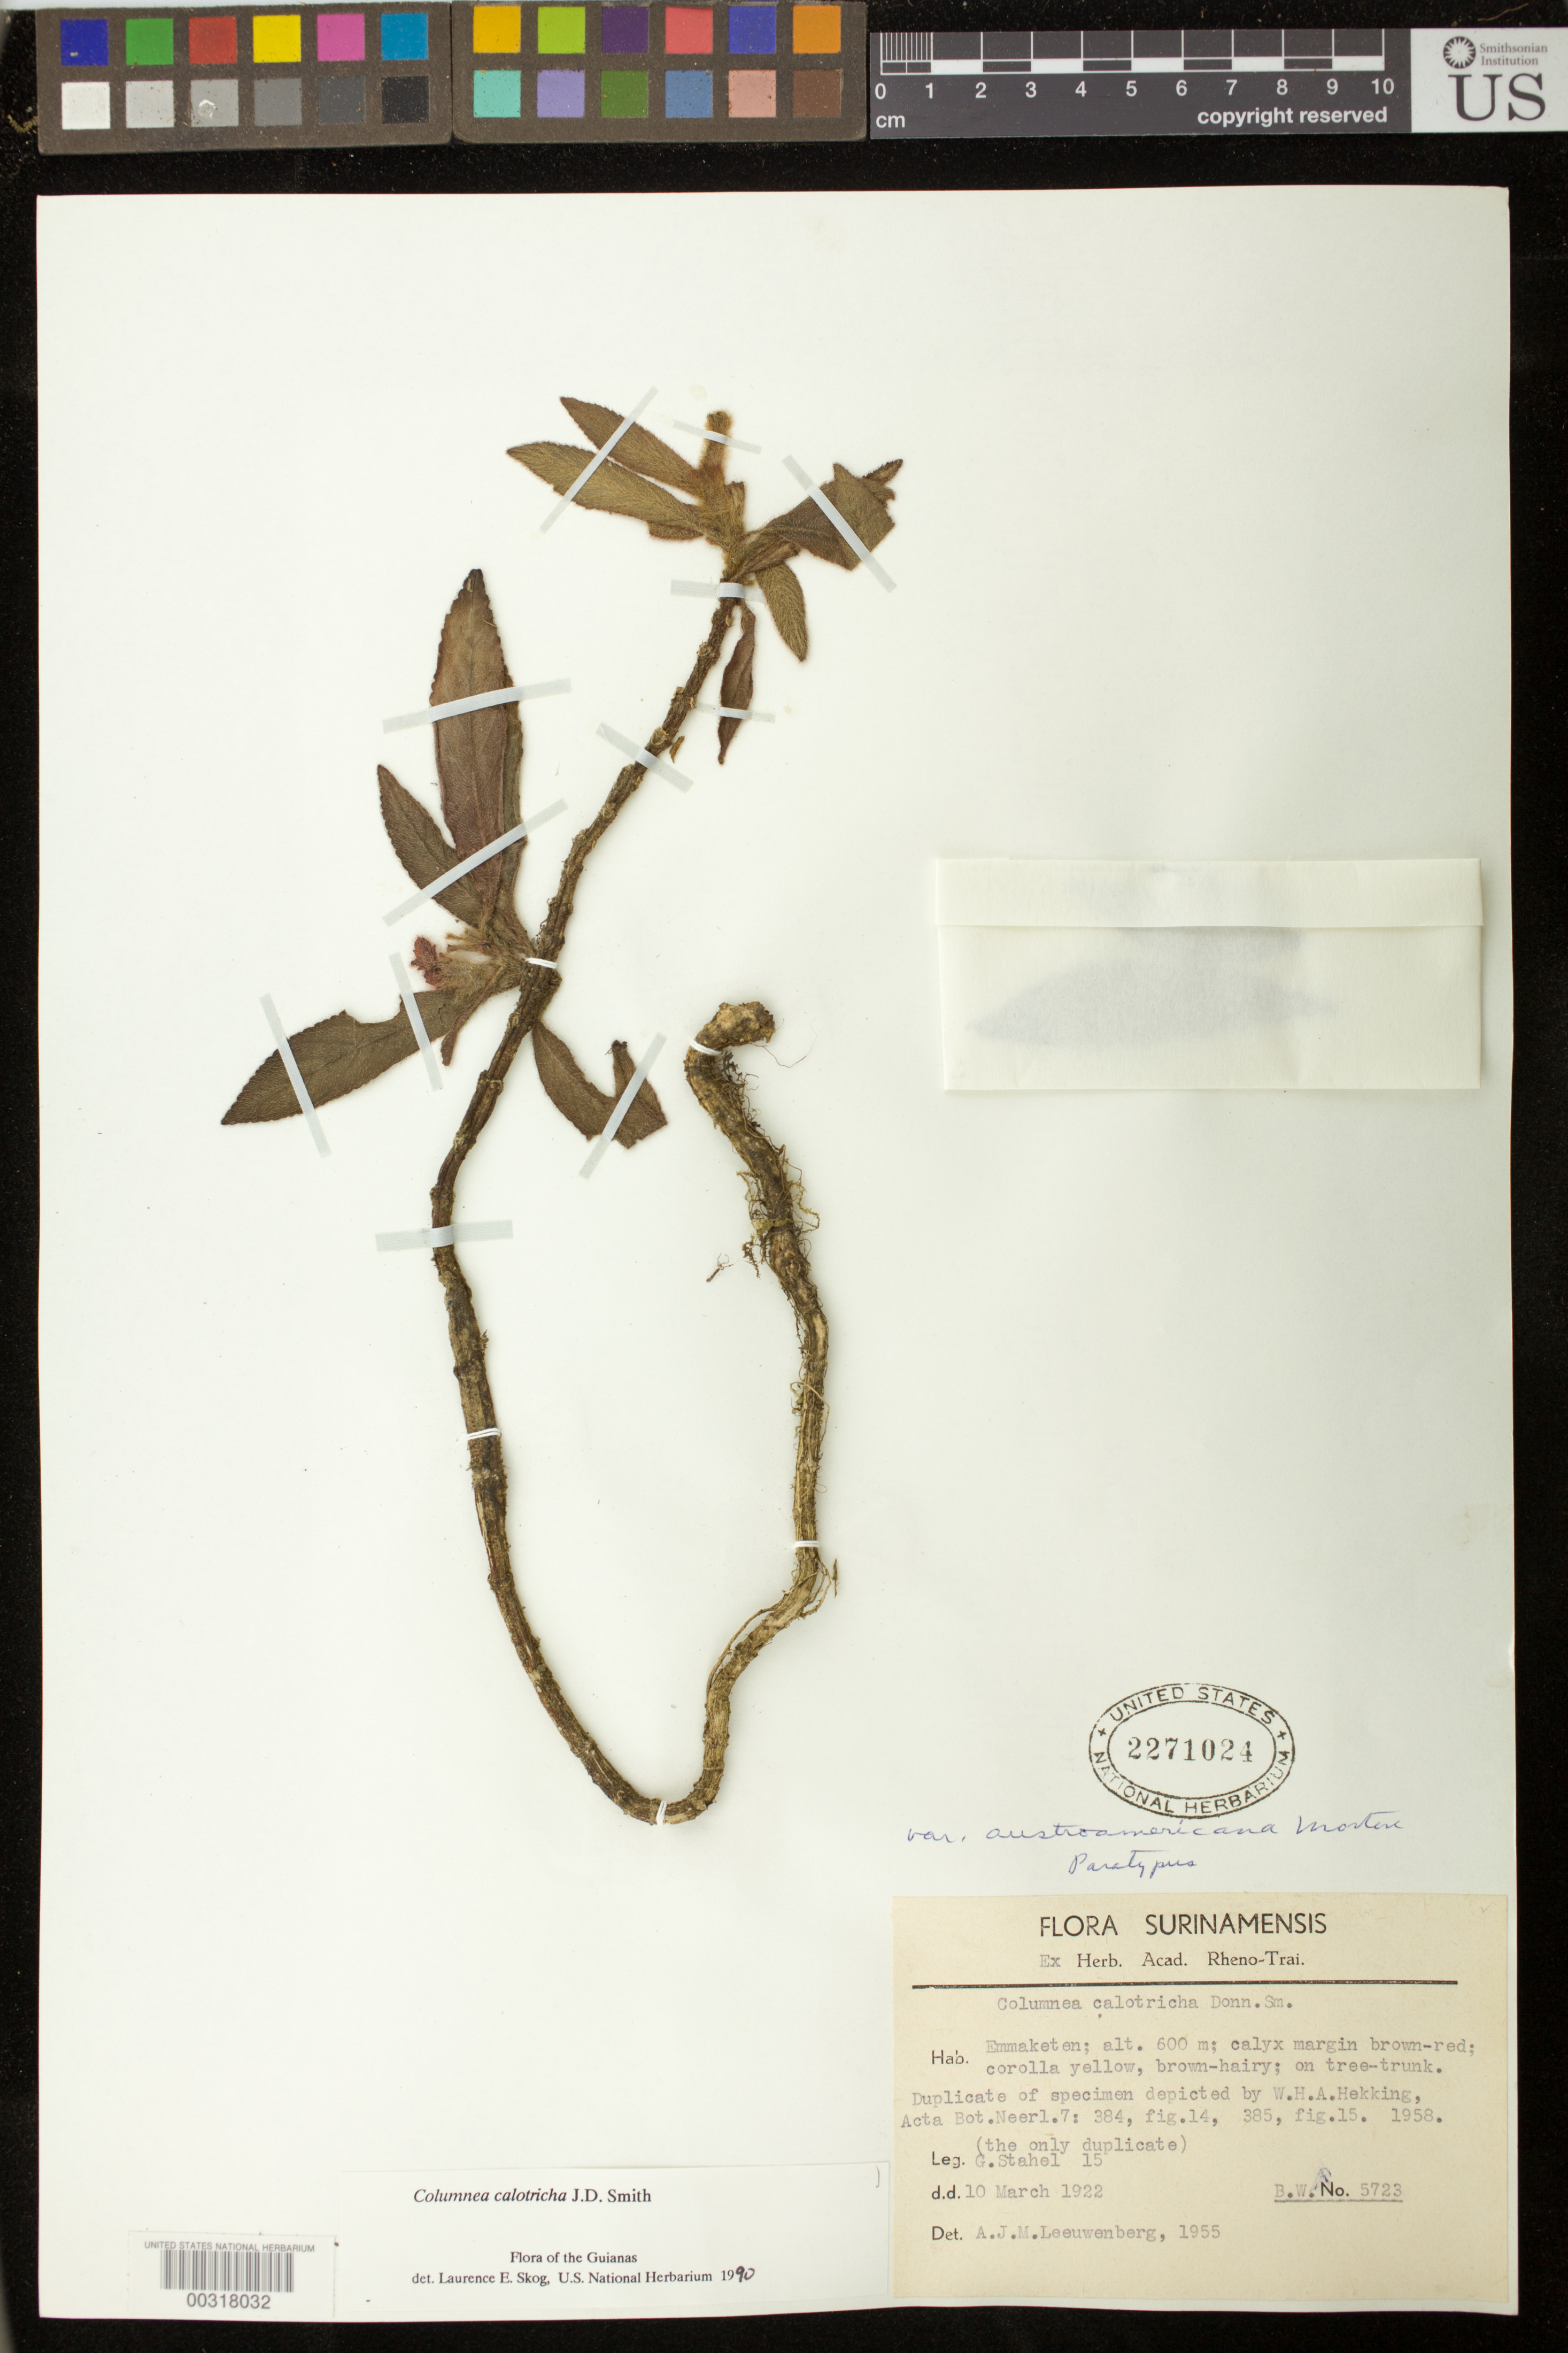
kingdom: Plantae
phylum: Tracheophyta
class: Magnoliopsida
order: Lamiales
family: Gesneriaceae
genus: Columnea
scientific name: Columnea calotricha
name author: Donn. Sm.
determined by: Skog, Laurence E.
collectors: G. Stahel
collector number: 15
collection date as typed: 10 Mar 1922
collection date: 1922-03-10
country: Suriname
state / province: Sipaliwini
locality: Emmaketen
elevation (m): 600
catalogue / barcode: US 2271024